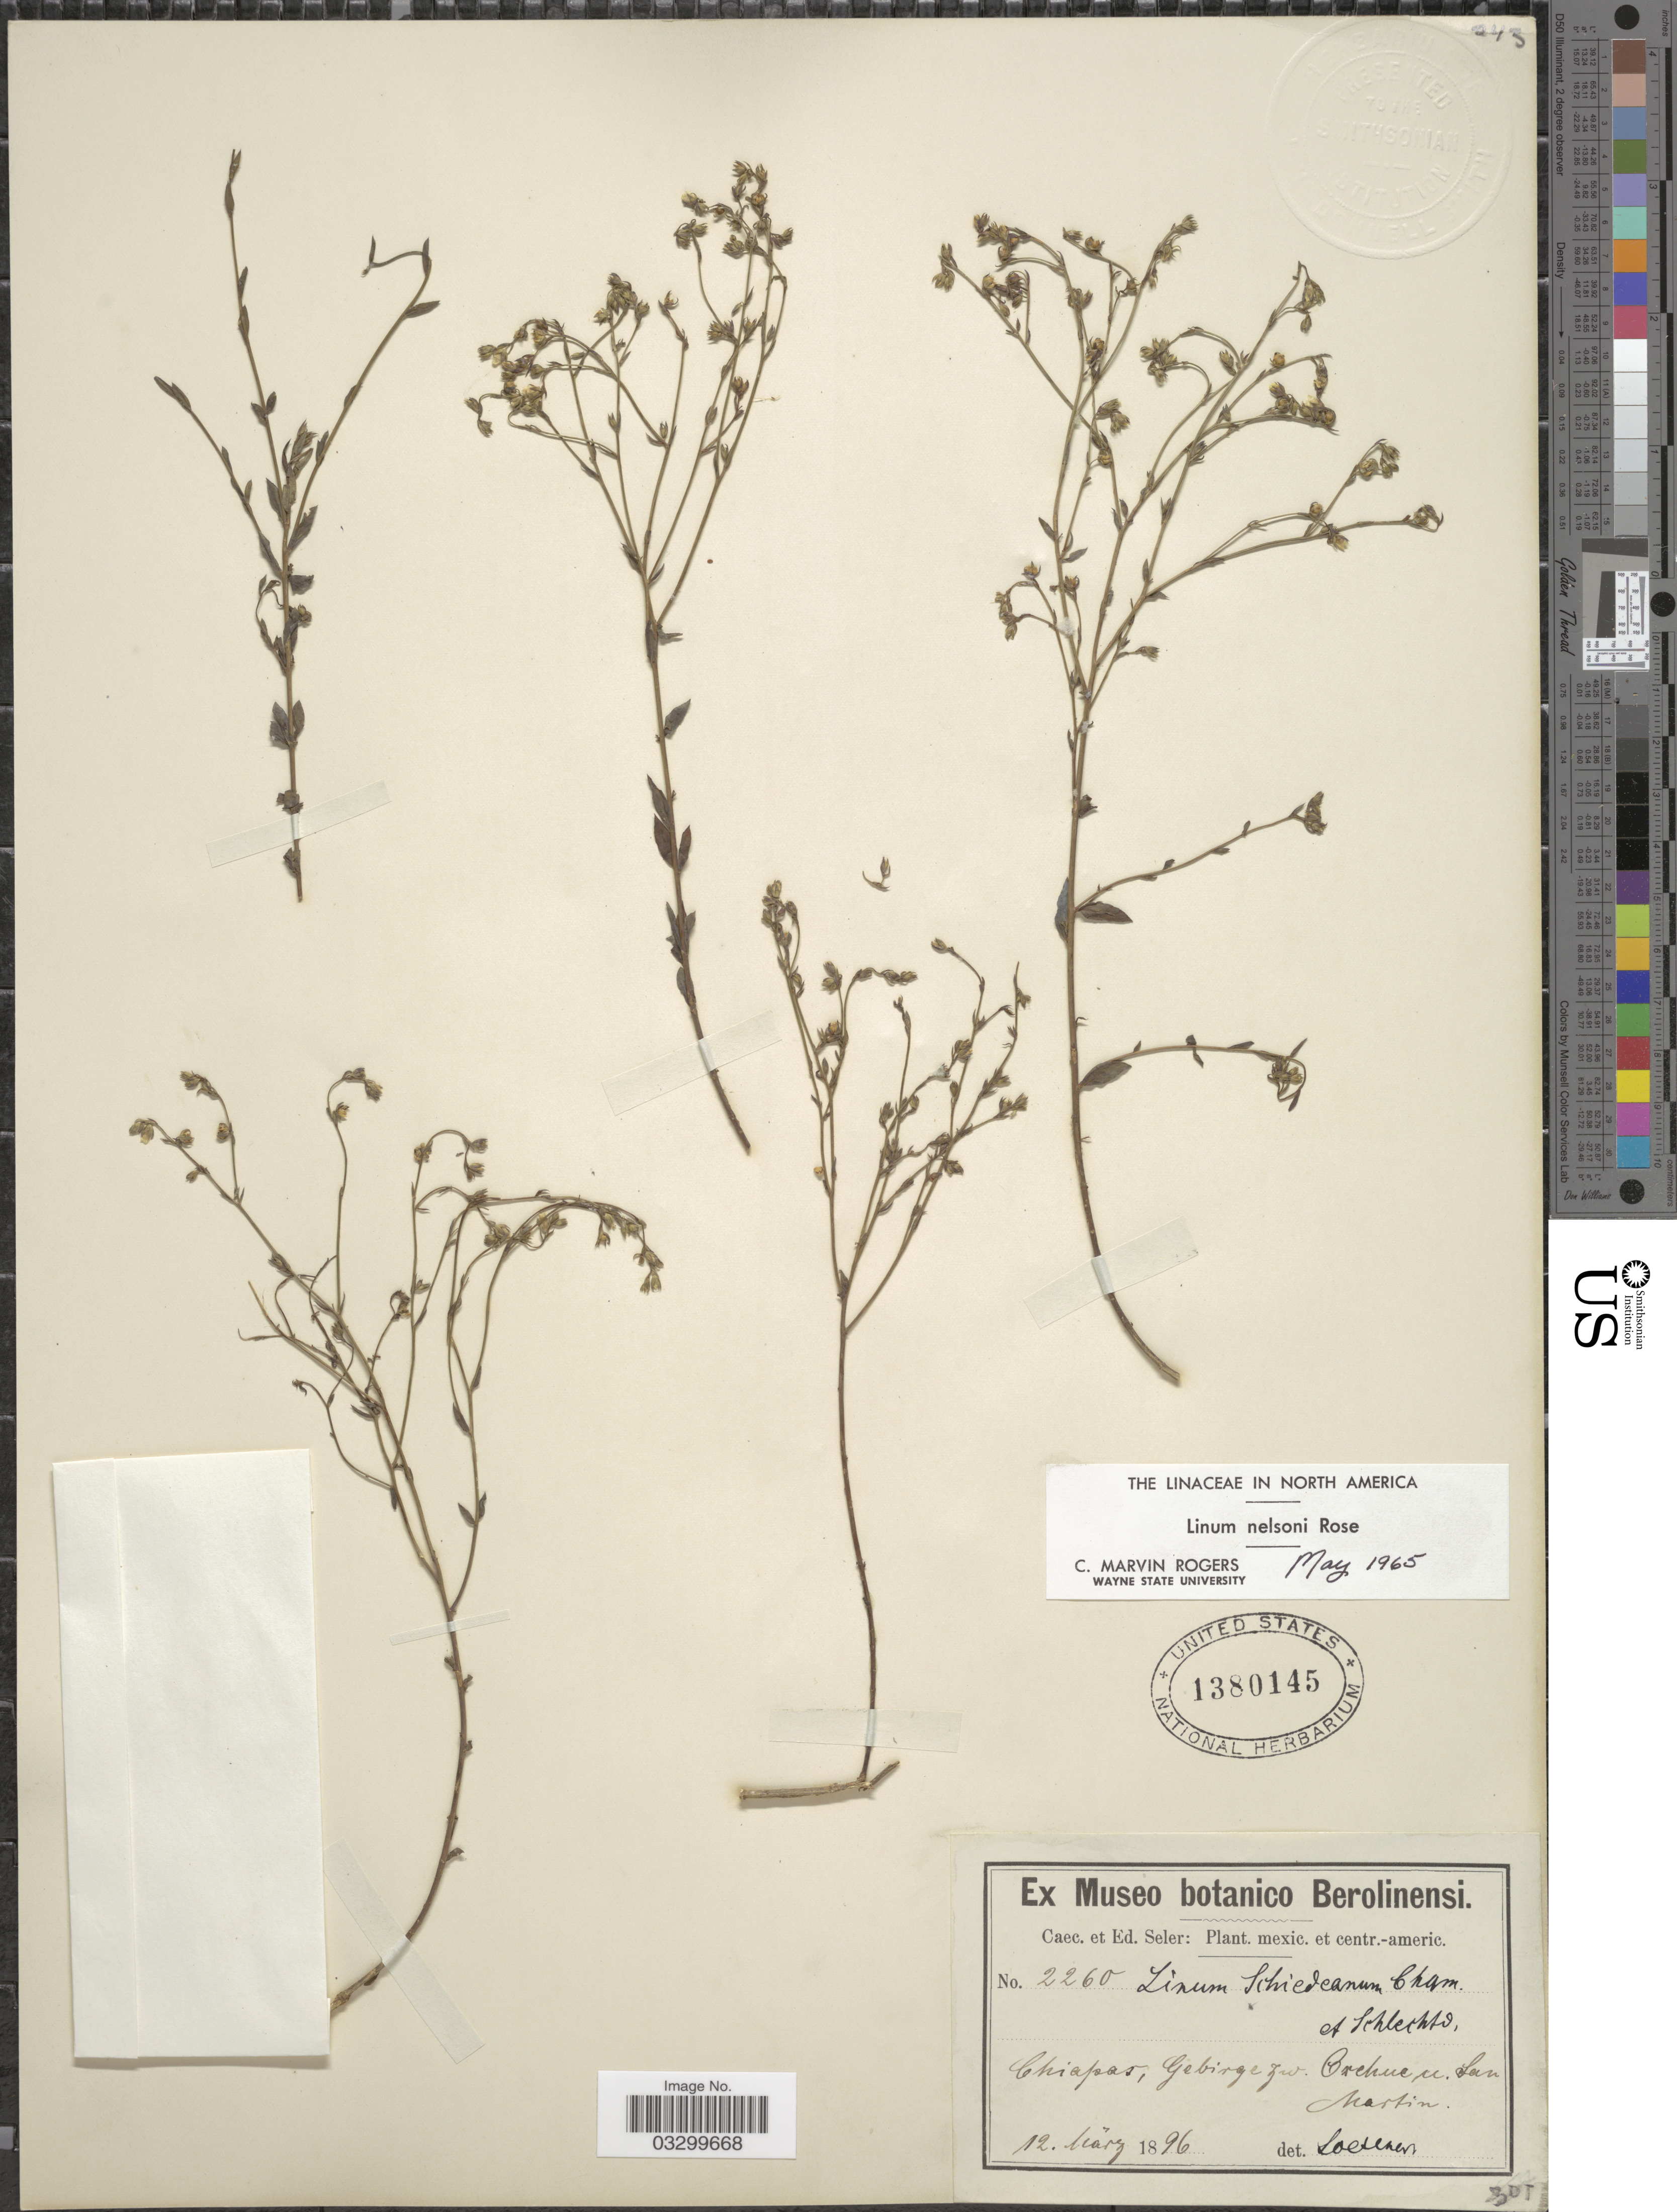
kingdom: Plantae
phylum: Tracheophyta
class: Magnoliopsida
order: Malpighiales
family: Linaceae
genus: Linum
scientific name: Linum nelsonii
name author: Rose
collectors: ex Caec. et Ed Seler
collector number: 2260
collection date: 1896-03-12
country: Mexico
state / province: Chiapas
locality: Gebirge zw. Oxchuc u. San Martin.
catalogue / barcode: US 1380145